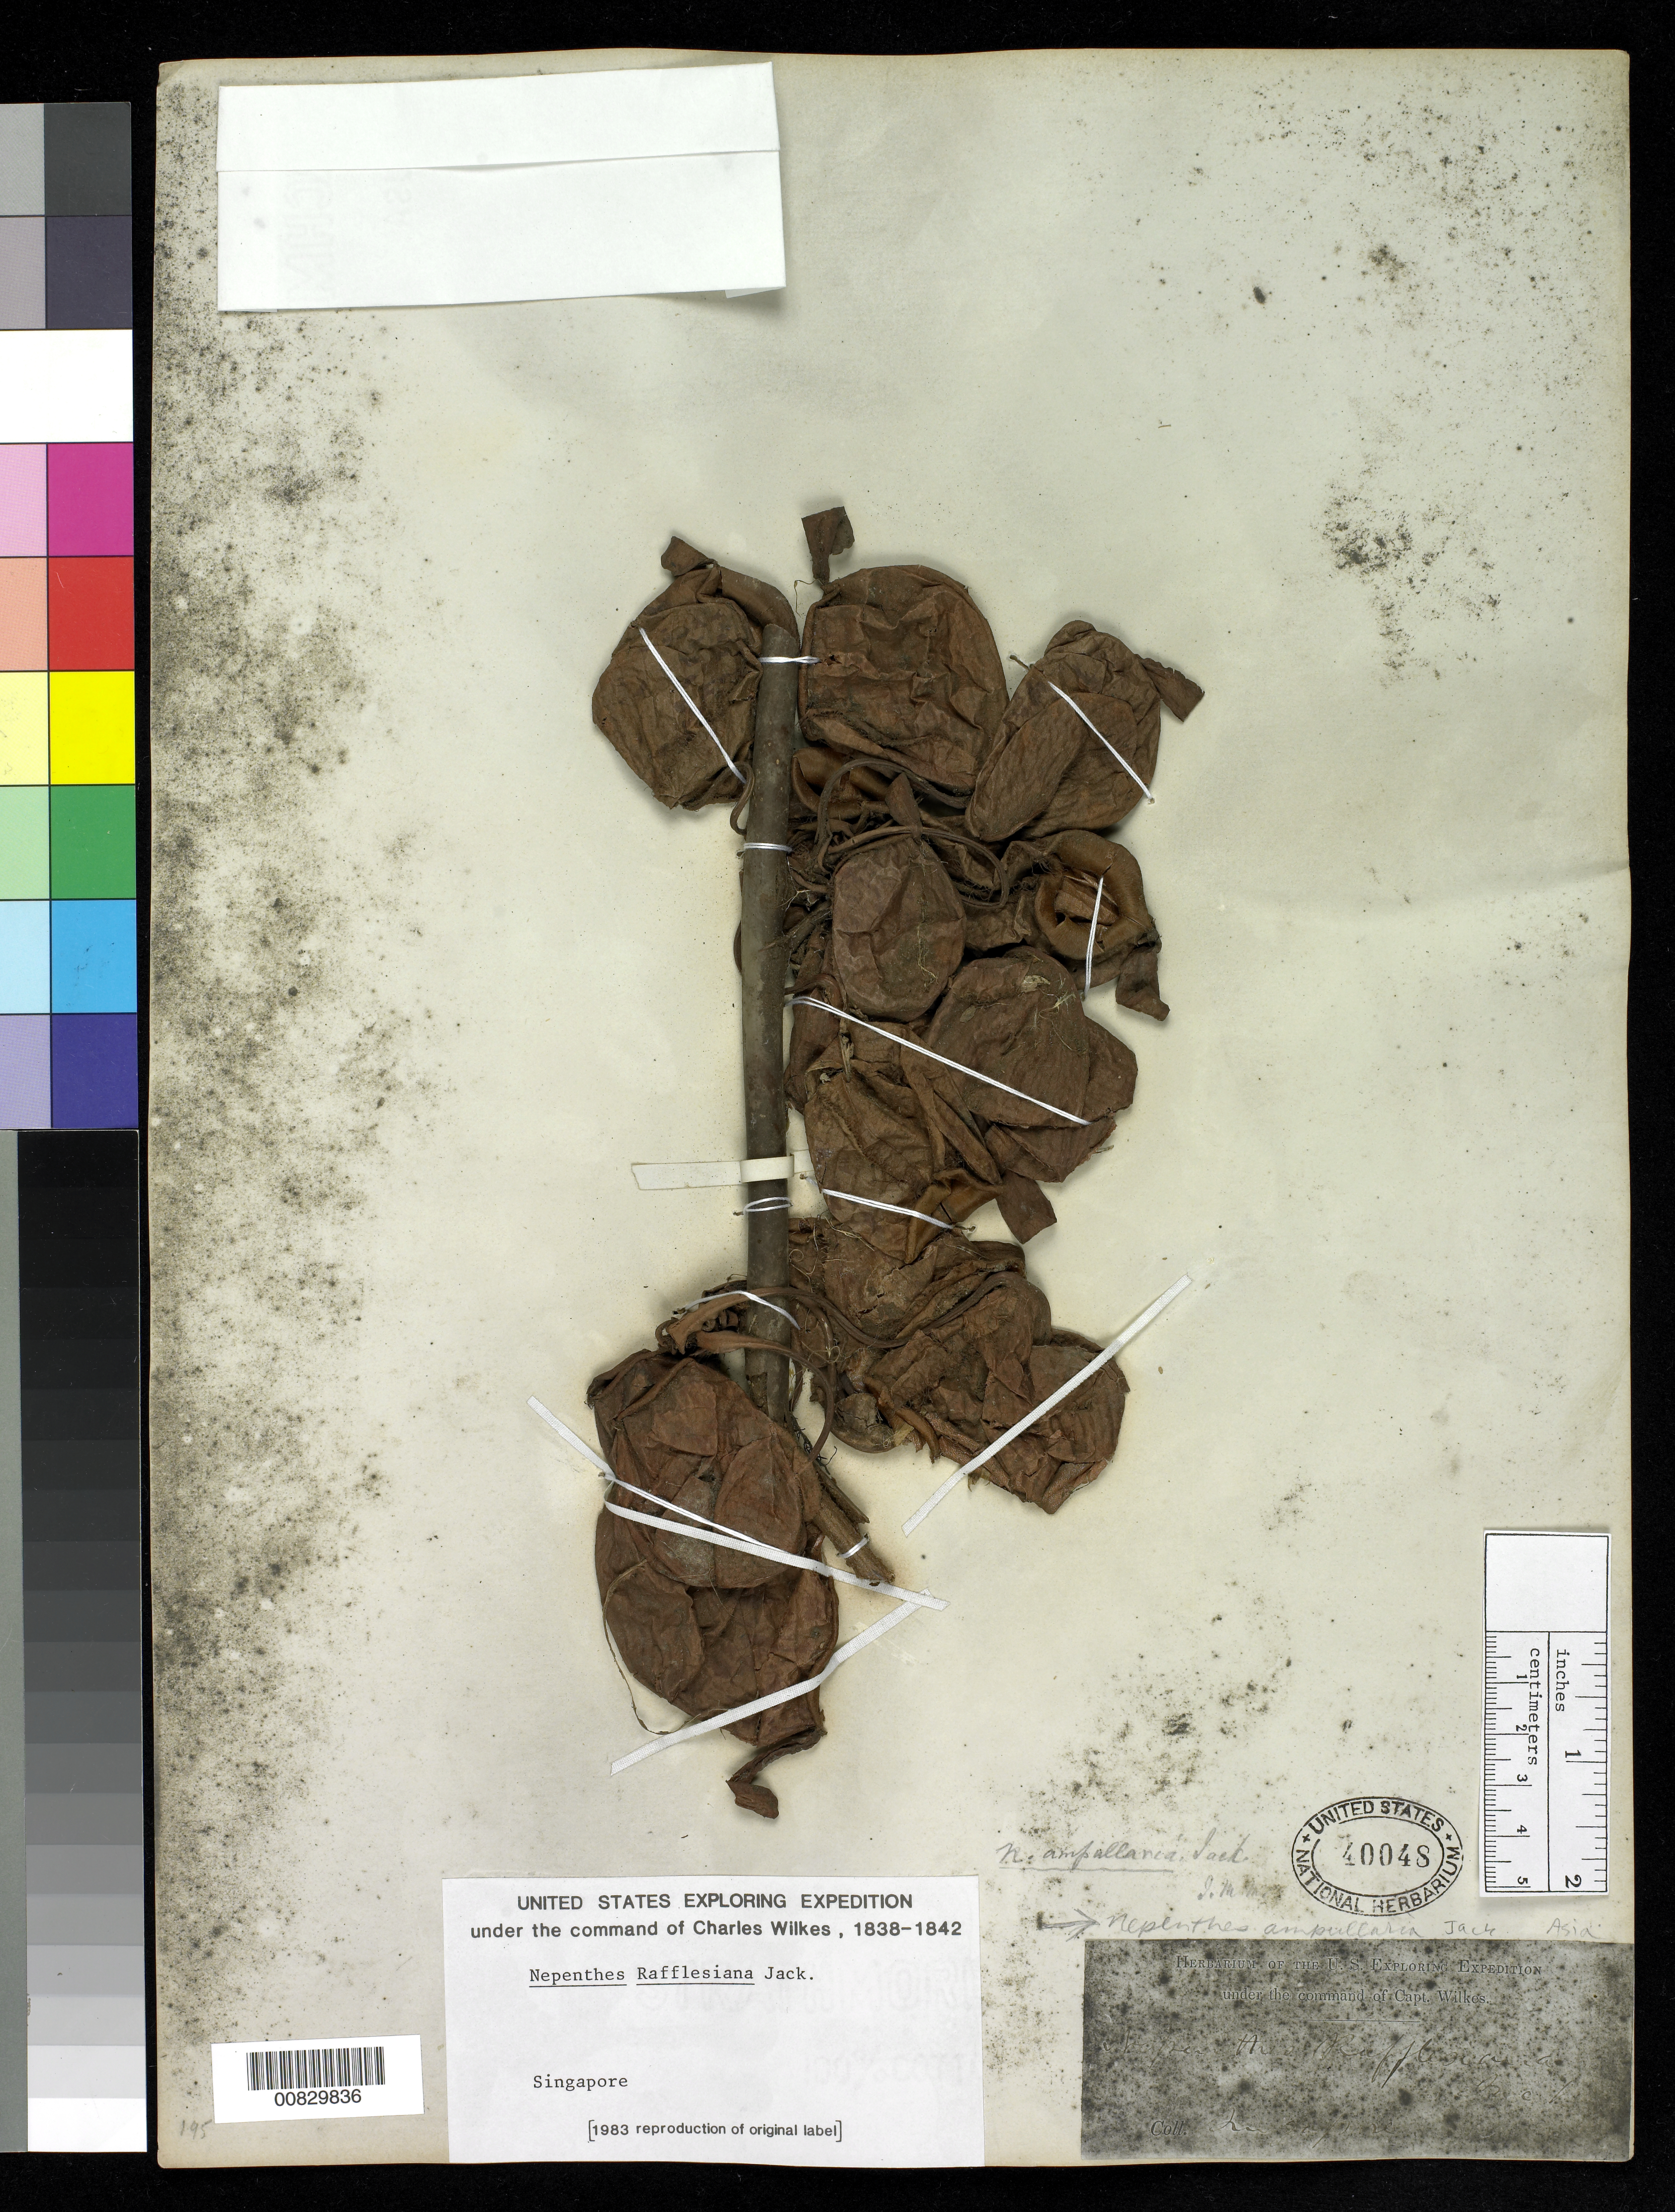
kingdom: Plantae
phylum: Tracheophyta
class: Magnoliopsida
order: Caryophyllales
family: Nepenthaceae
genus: Nepenthes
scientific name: Nepenthes ampullaria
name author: Jack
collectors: Wilkes Explor. Exped.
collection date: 1838/1842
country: Singapore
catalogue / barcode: US 40048